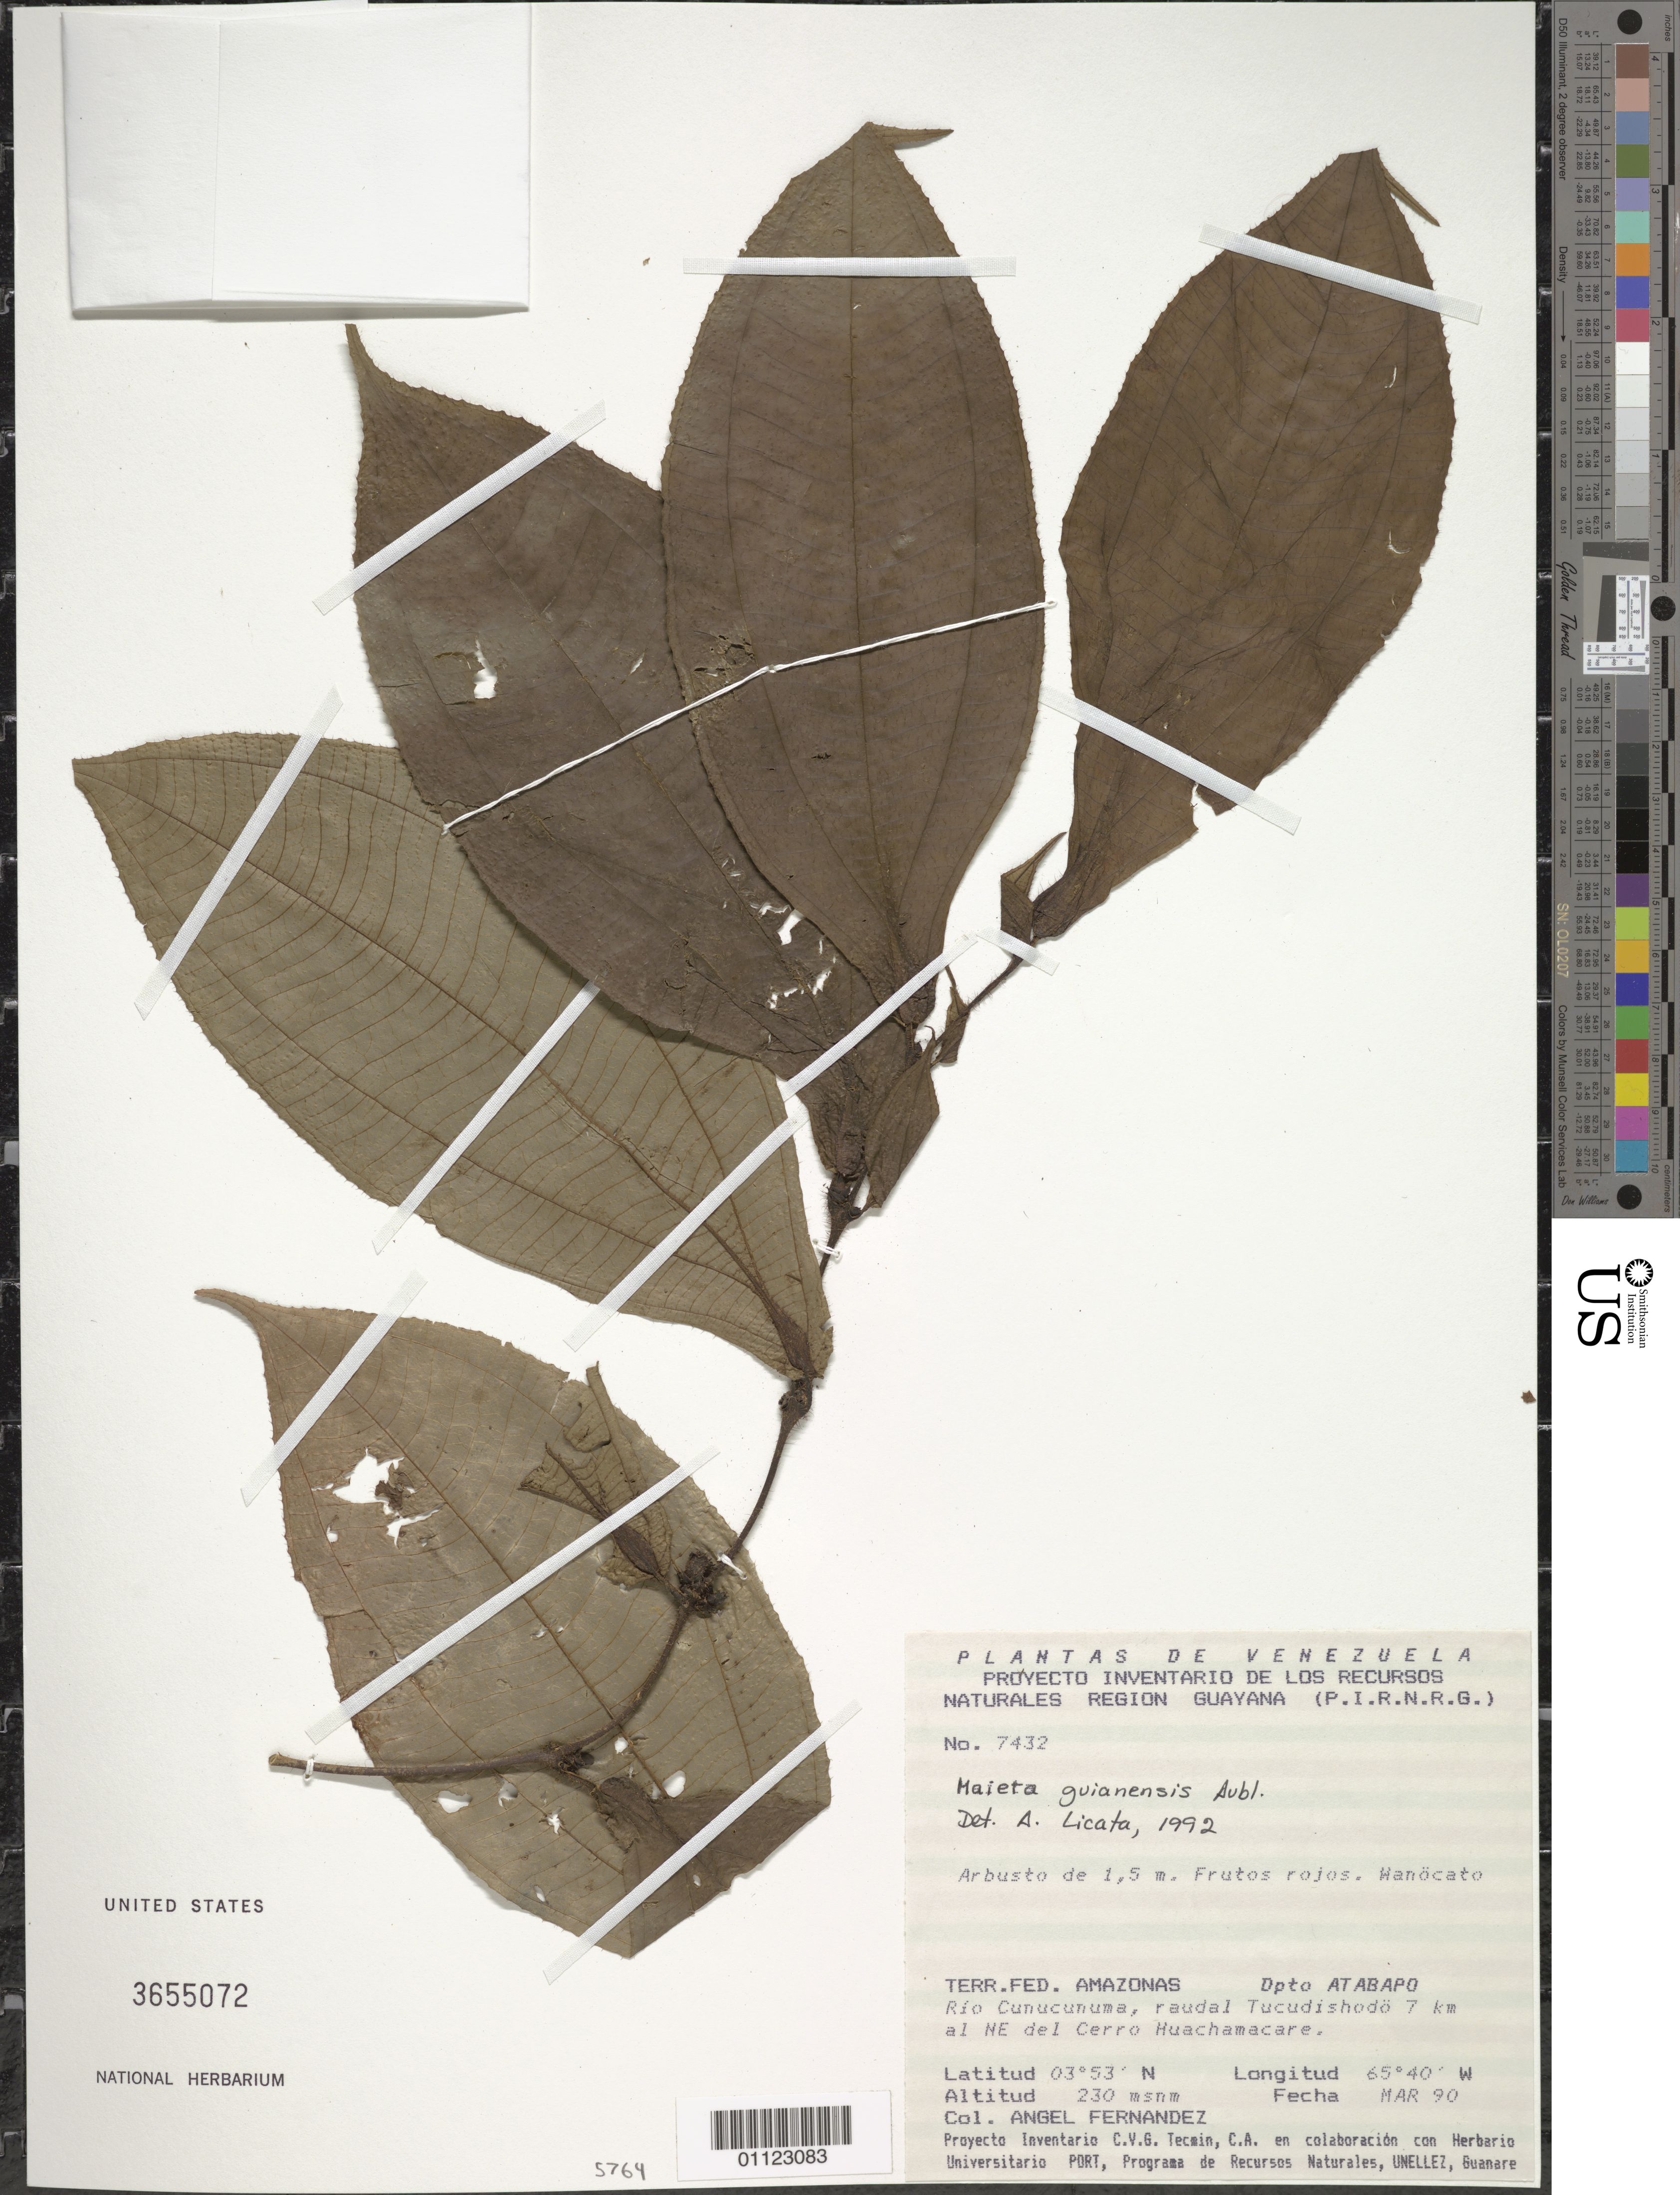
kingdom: Plantae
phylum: Tracheophyta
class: Magnoliopsida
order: Myrtales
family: Melastomataceae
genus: Maieta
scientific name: Maieta guianensis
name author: Aubl.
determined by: Licata, A., (PORT), Univ. Nac. Exp. de los Llanos Ezequiel Zamora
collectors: Á. Fernández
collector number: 7432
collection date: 1990-03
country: Venezuela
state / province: Amazonas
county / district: Atabapo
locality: Rio Cunucunuma, raudal Tucudishodö, 7km al NE del Cerro Huachamacare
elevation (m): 230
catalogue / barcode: US 3655072